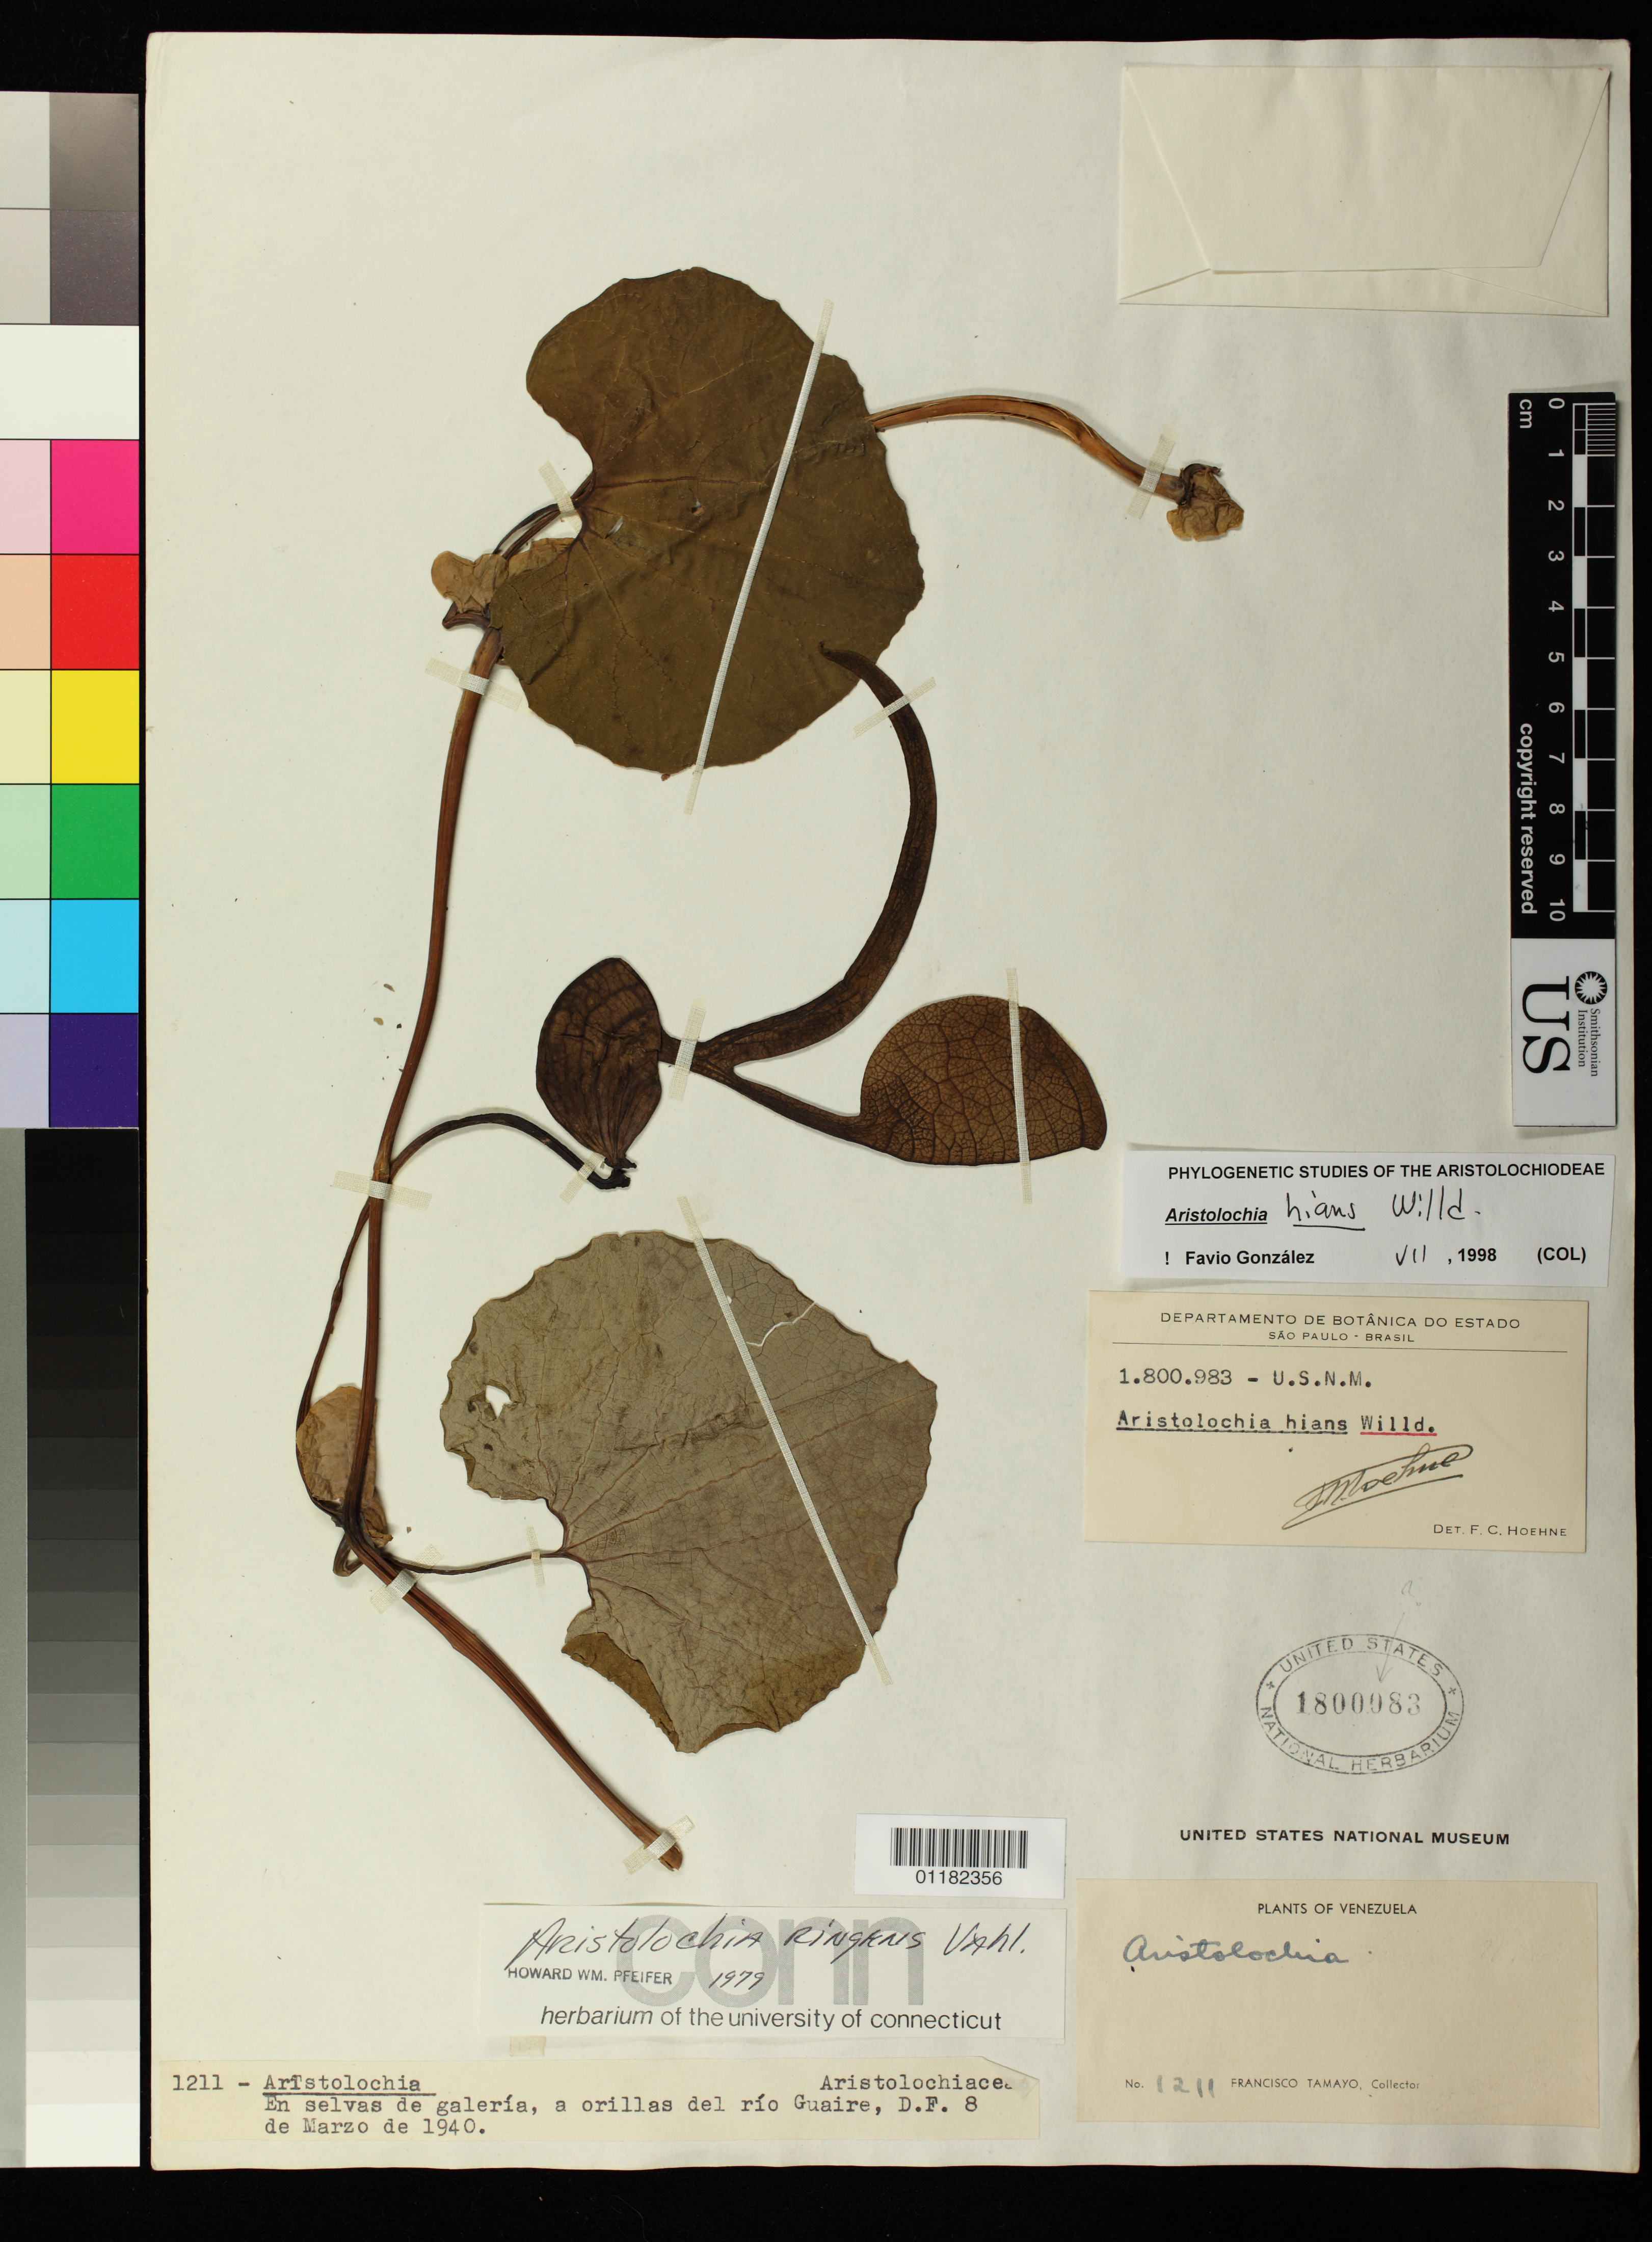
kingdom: Plantae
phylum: Tracheophyta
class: Magnoliopsida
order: Piperales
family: Aristolochiaceae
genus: Aristolochia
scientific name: Aristolochia hians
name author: Willd.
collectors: F. Tamayo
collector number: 1211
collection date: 1940-03-08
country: Venezuela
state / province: Miranda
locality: a orillas de Rio Guaire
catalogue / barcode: US 1800083